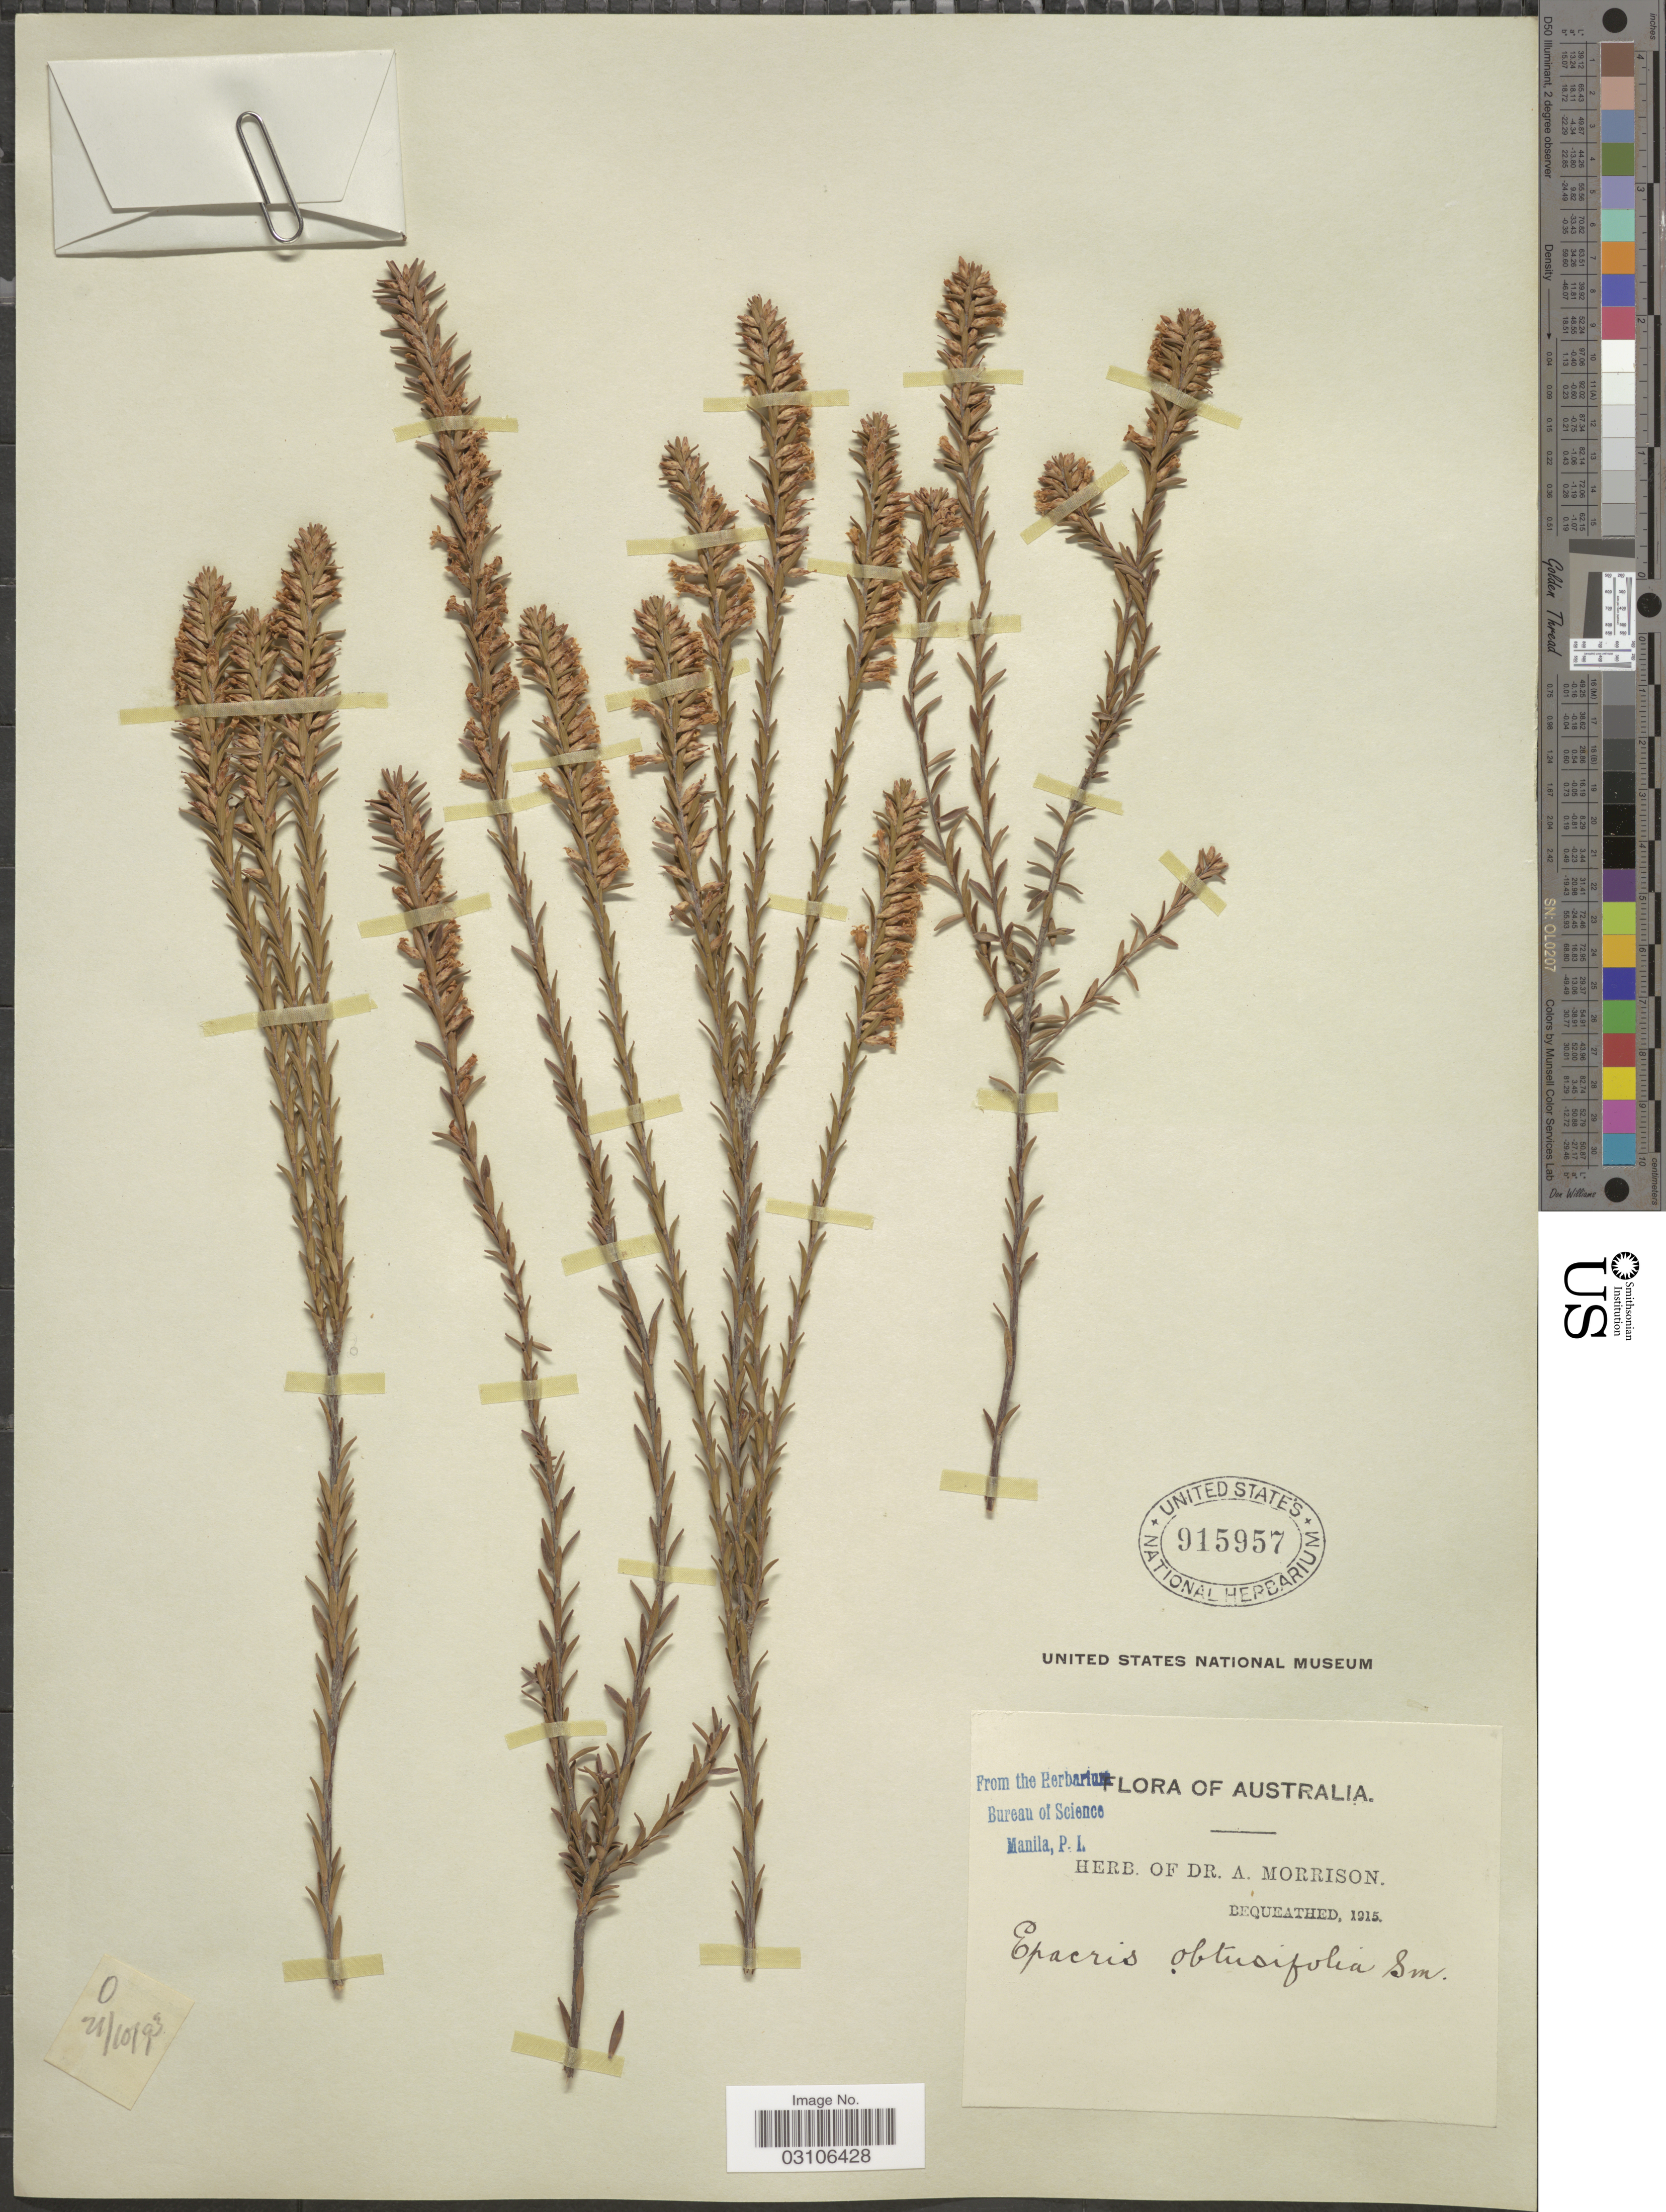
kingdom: Plantae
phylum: Tracheophyta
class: Magnoliopsida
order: Ericales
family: Ericaceae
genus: Epacris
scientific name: Epacris obtusifolia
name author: Sm.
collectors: ex herb. Dr. A. Morrison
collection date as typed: Transcribed d/m/y: 21/10/93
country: Australia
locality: O.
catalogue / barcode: US 915957